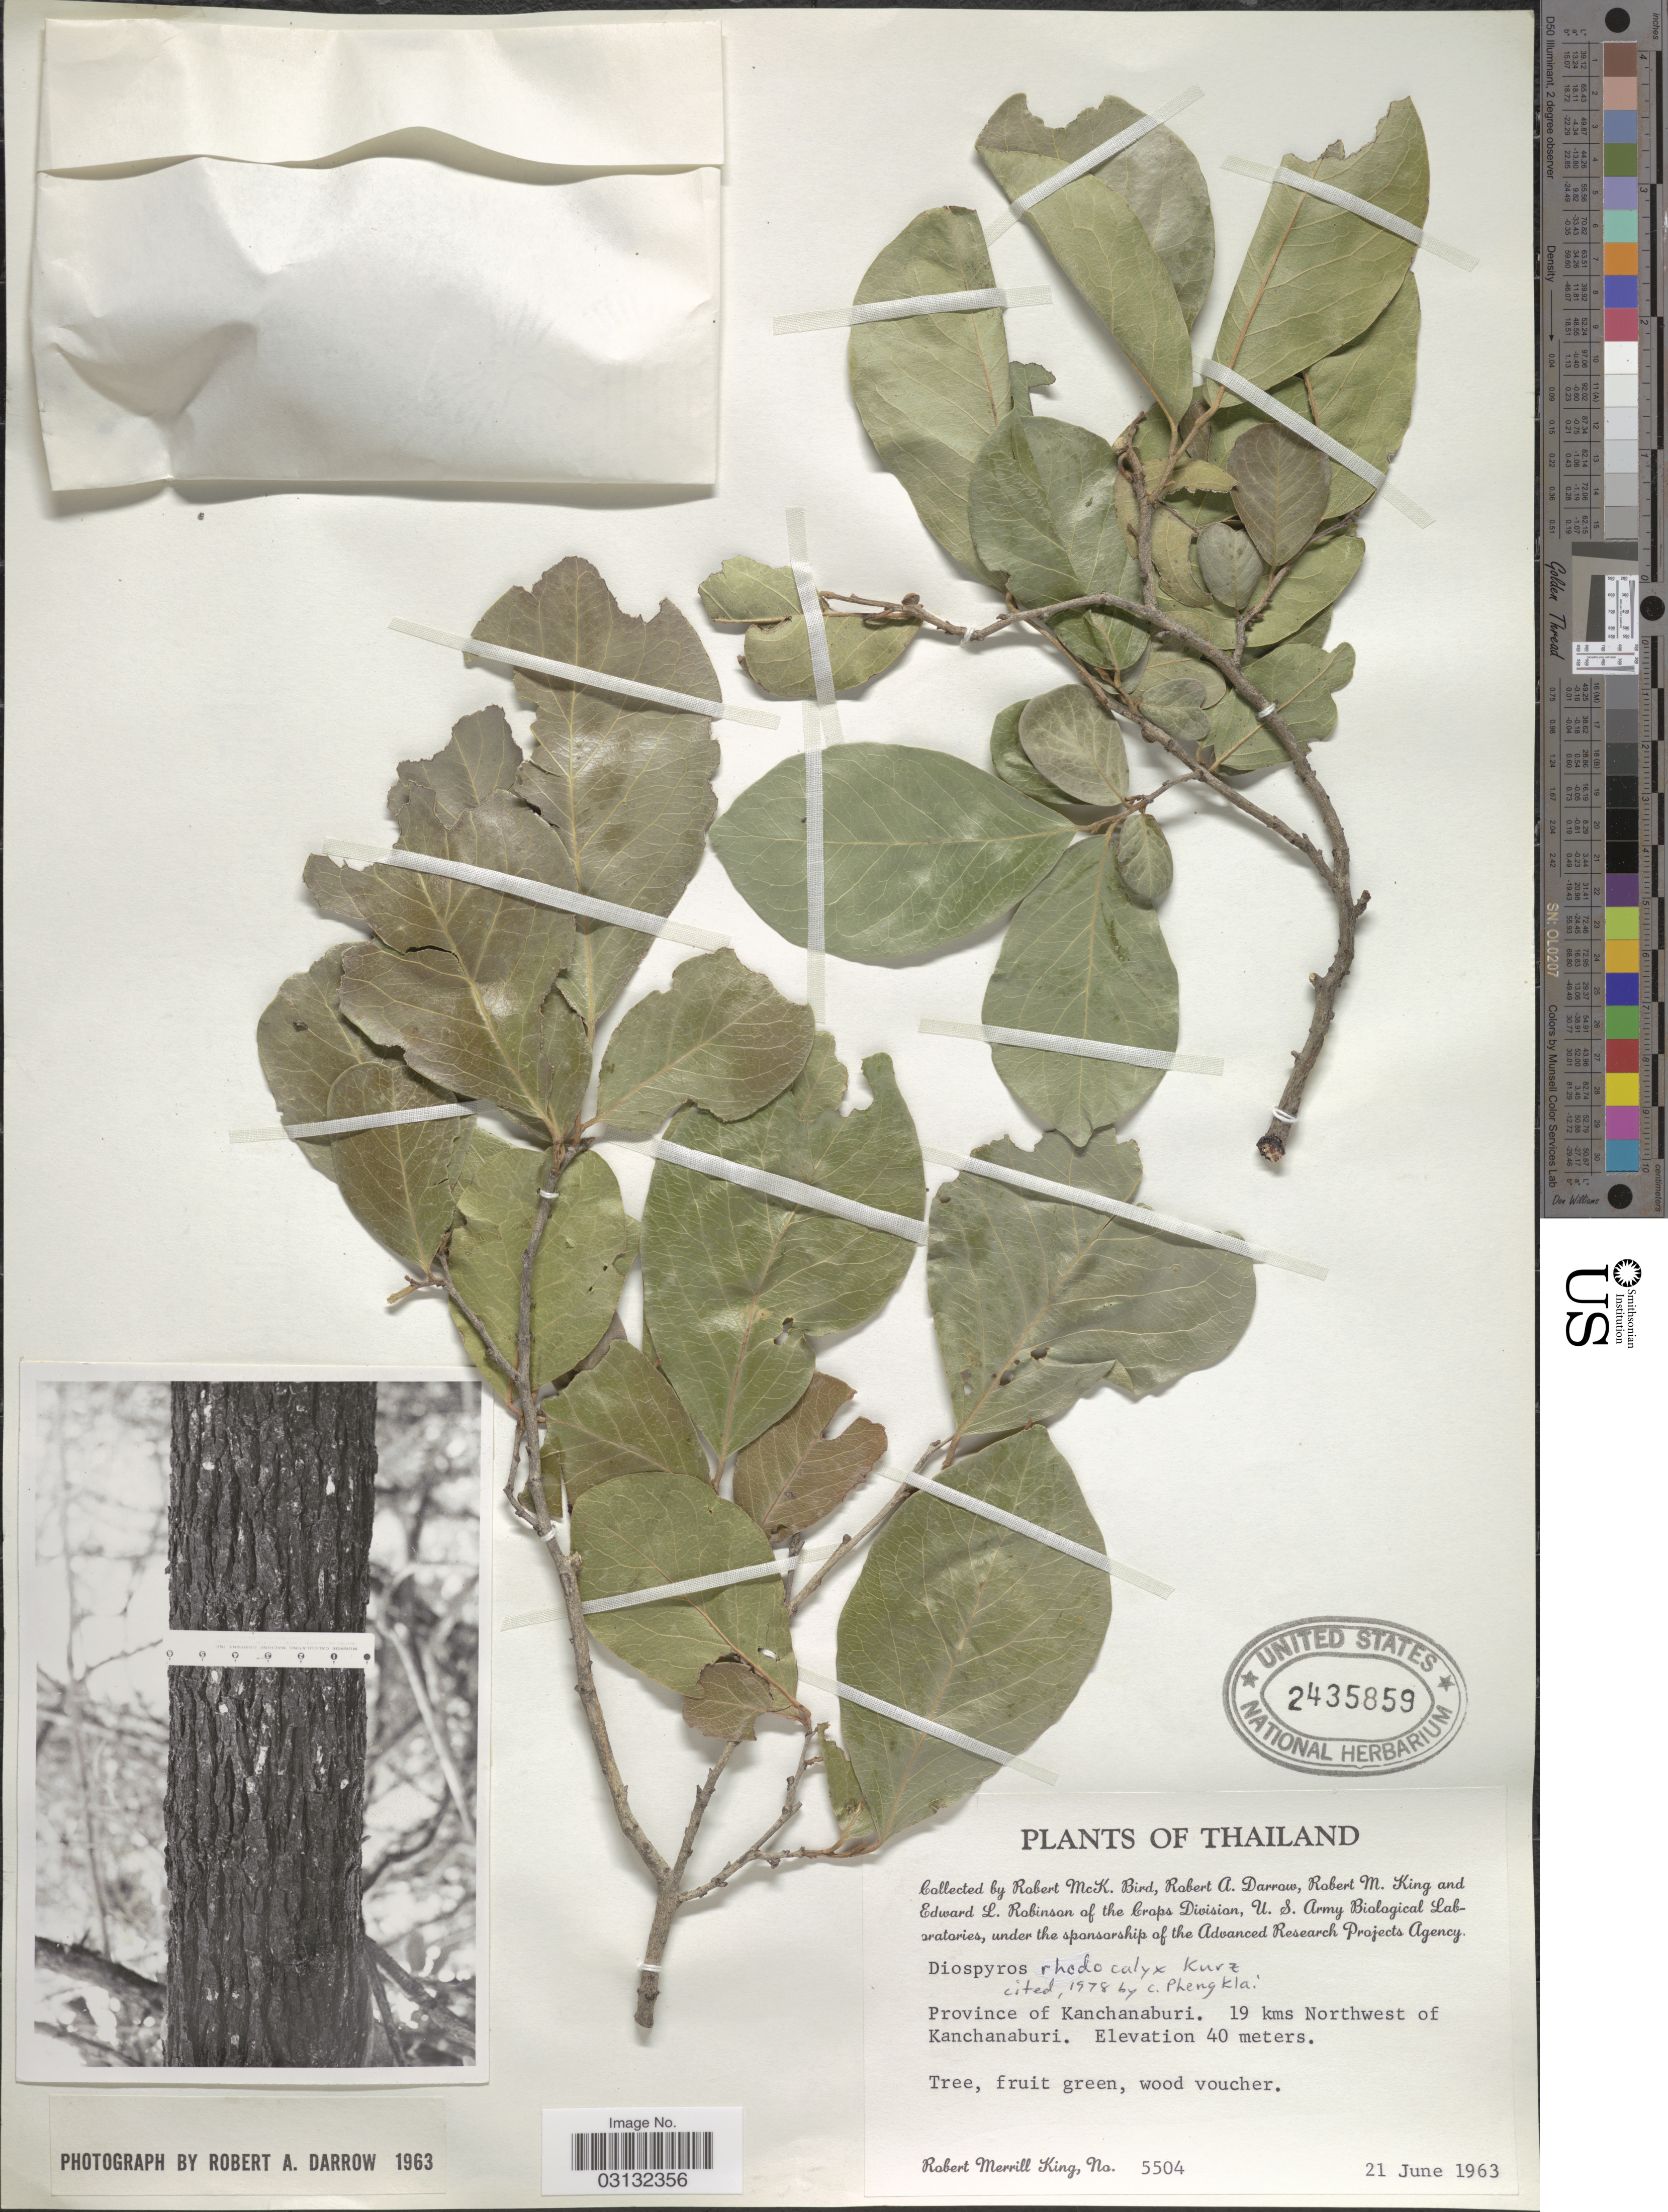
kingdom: Plantae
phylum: Tracheophyta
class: Magnoliopsida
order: Ericales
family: Ebenaceae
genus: Diospyros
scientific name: Diospyros rhodocalyx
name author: Kurz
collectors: R. M. King, R. M. Bird, R. A. Darrow & E. A. Robinson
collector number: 5504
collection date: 1963-06-21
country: Thailand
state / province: Kanchanaburi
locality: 19 kms Northwest of Kanchanaburi.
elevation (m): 40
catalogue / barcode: US 2435859